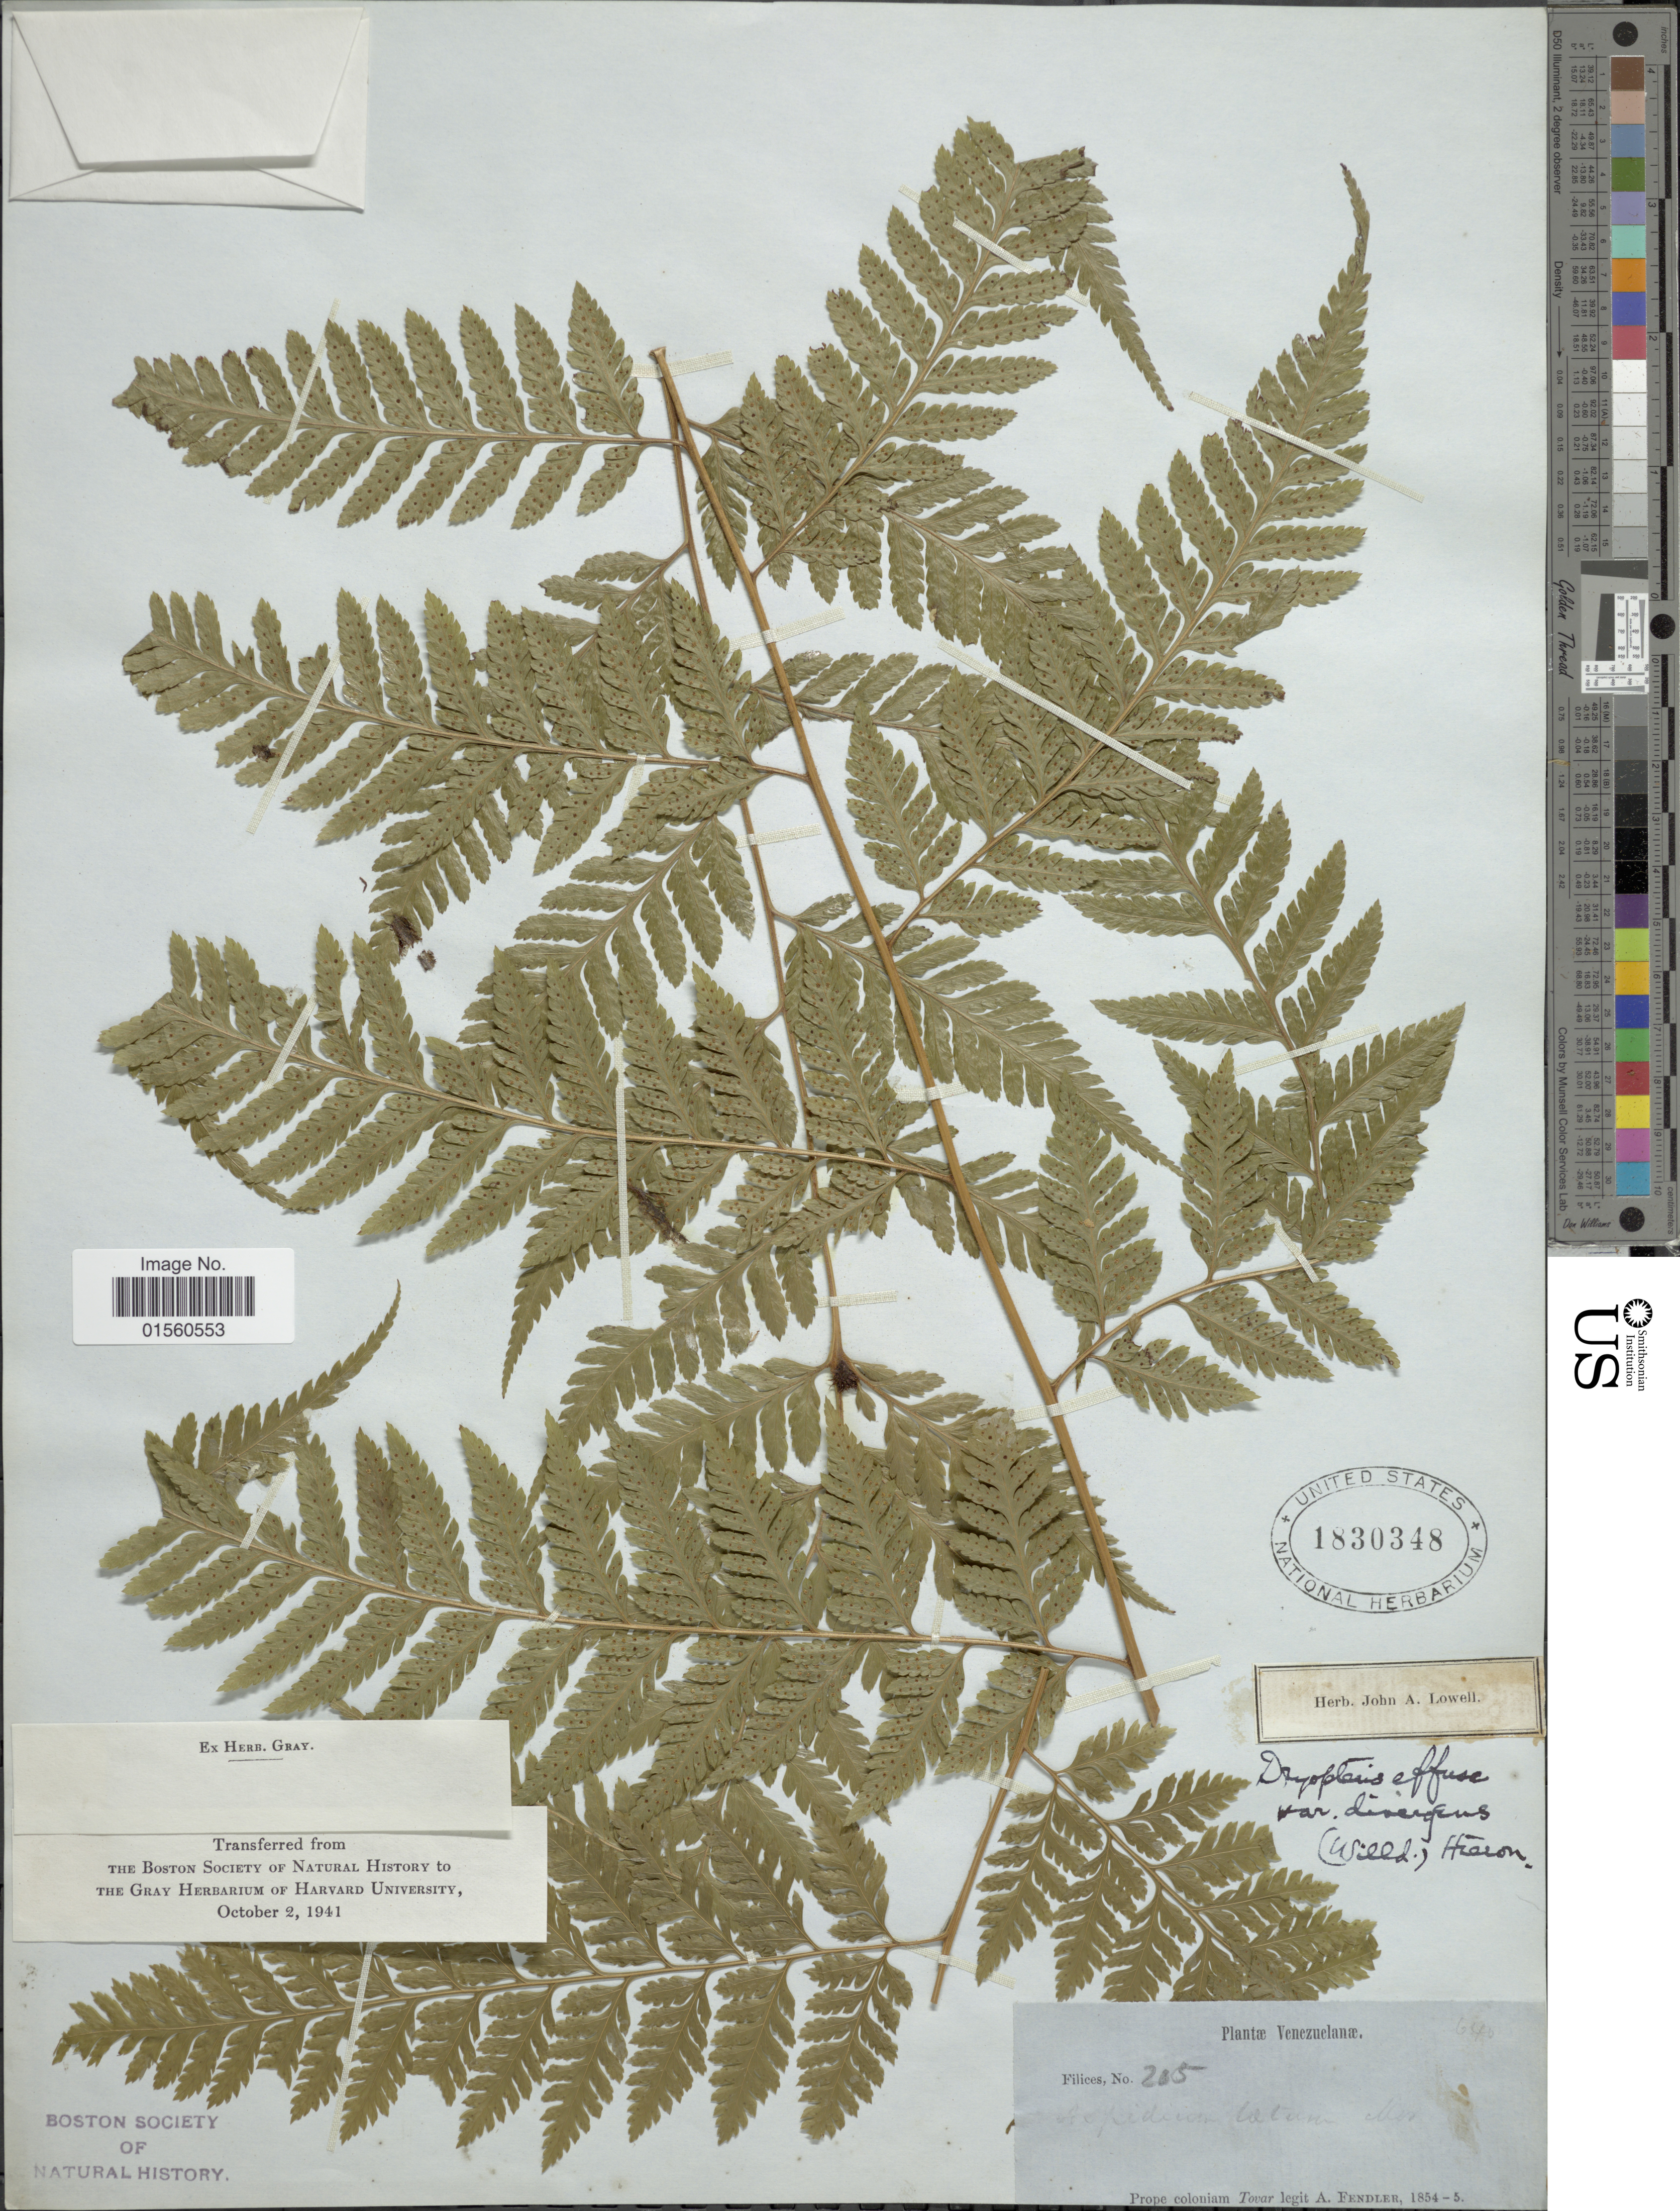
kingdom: Plantae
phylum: Tracheophyta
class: Polypodiopsida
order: Polypodiales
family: Dryopteridaceae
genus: Parapolystichum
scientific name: Parapolystichum effusum var. effusum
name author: (Sw.) Ching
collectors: A. Fendler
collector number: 205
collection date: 1854/1855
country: Venezuela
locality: Venezuelanae, prope coloniam Tovar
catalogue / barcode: US 1830348